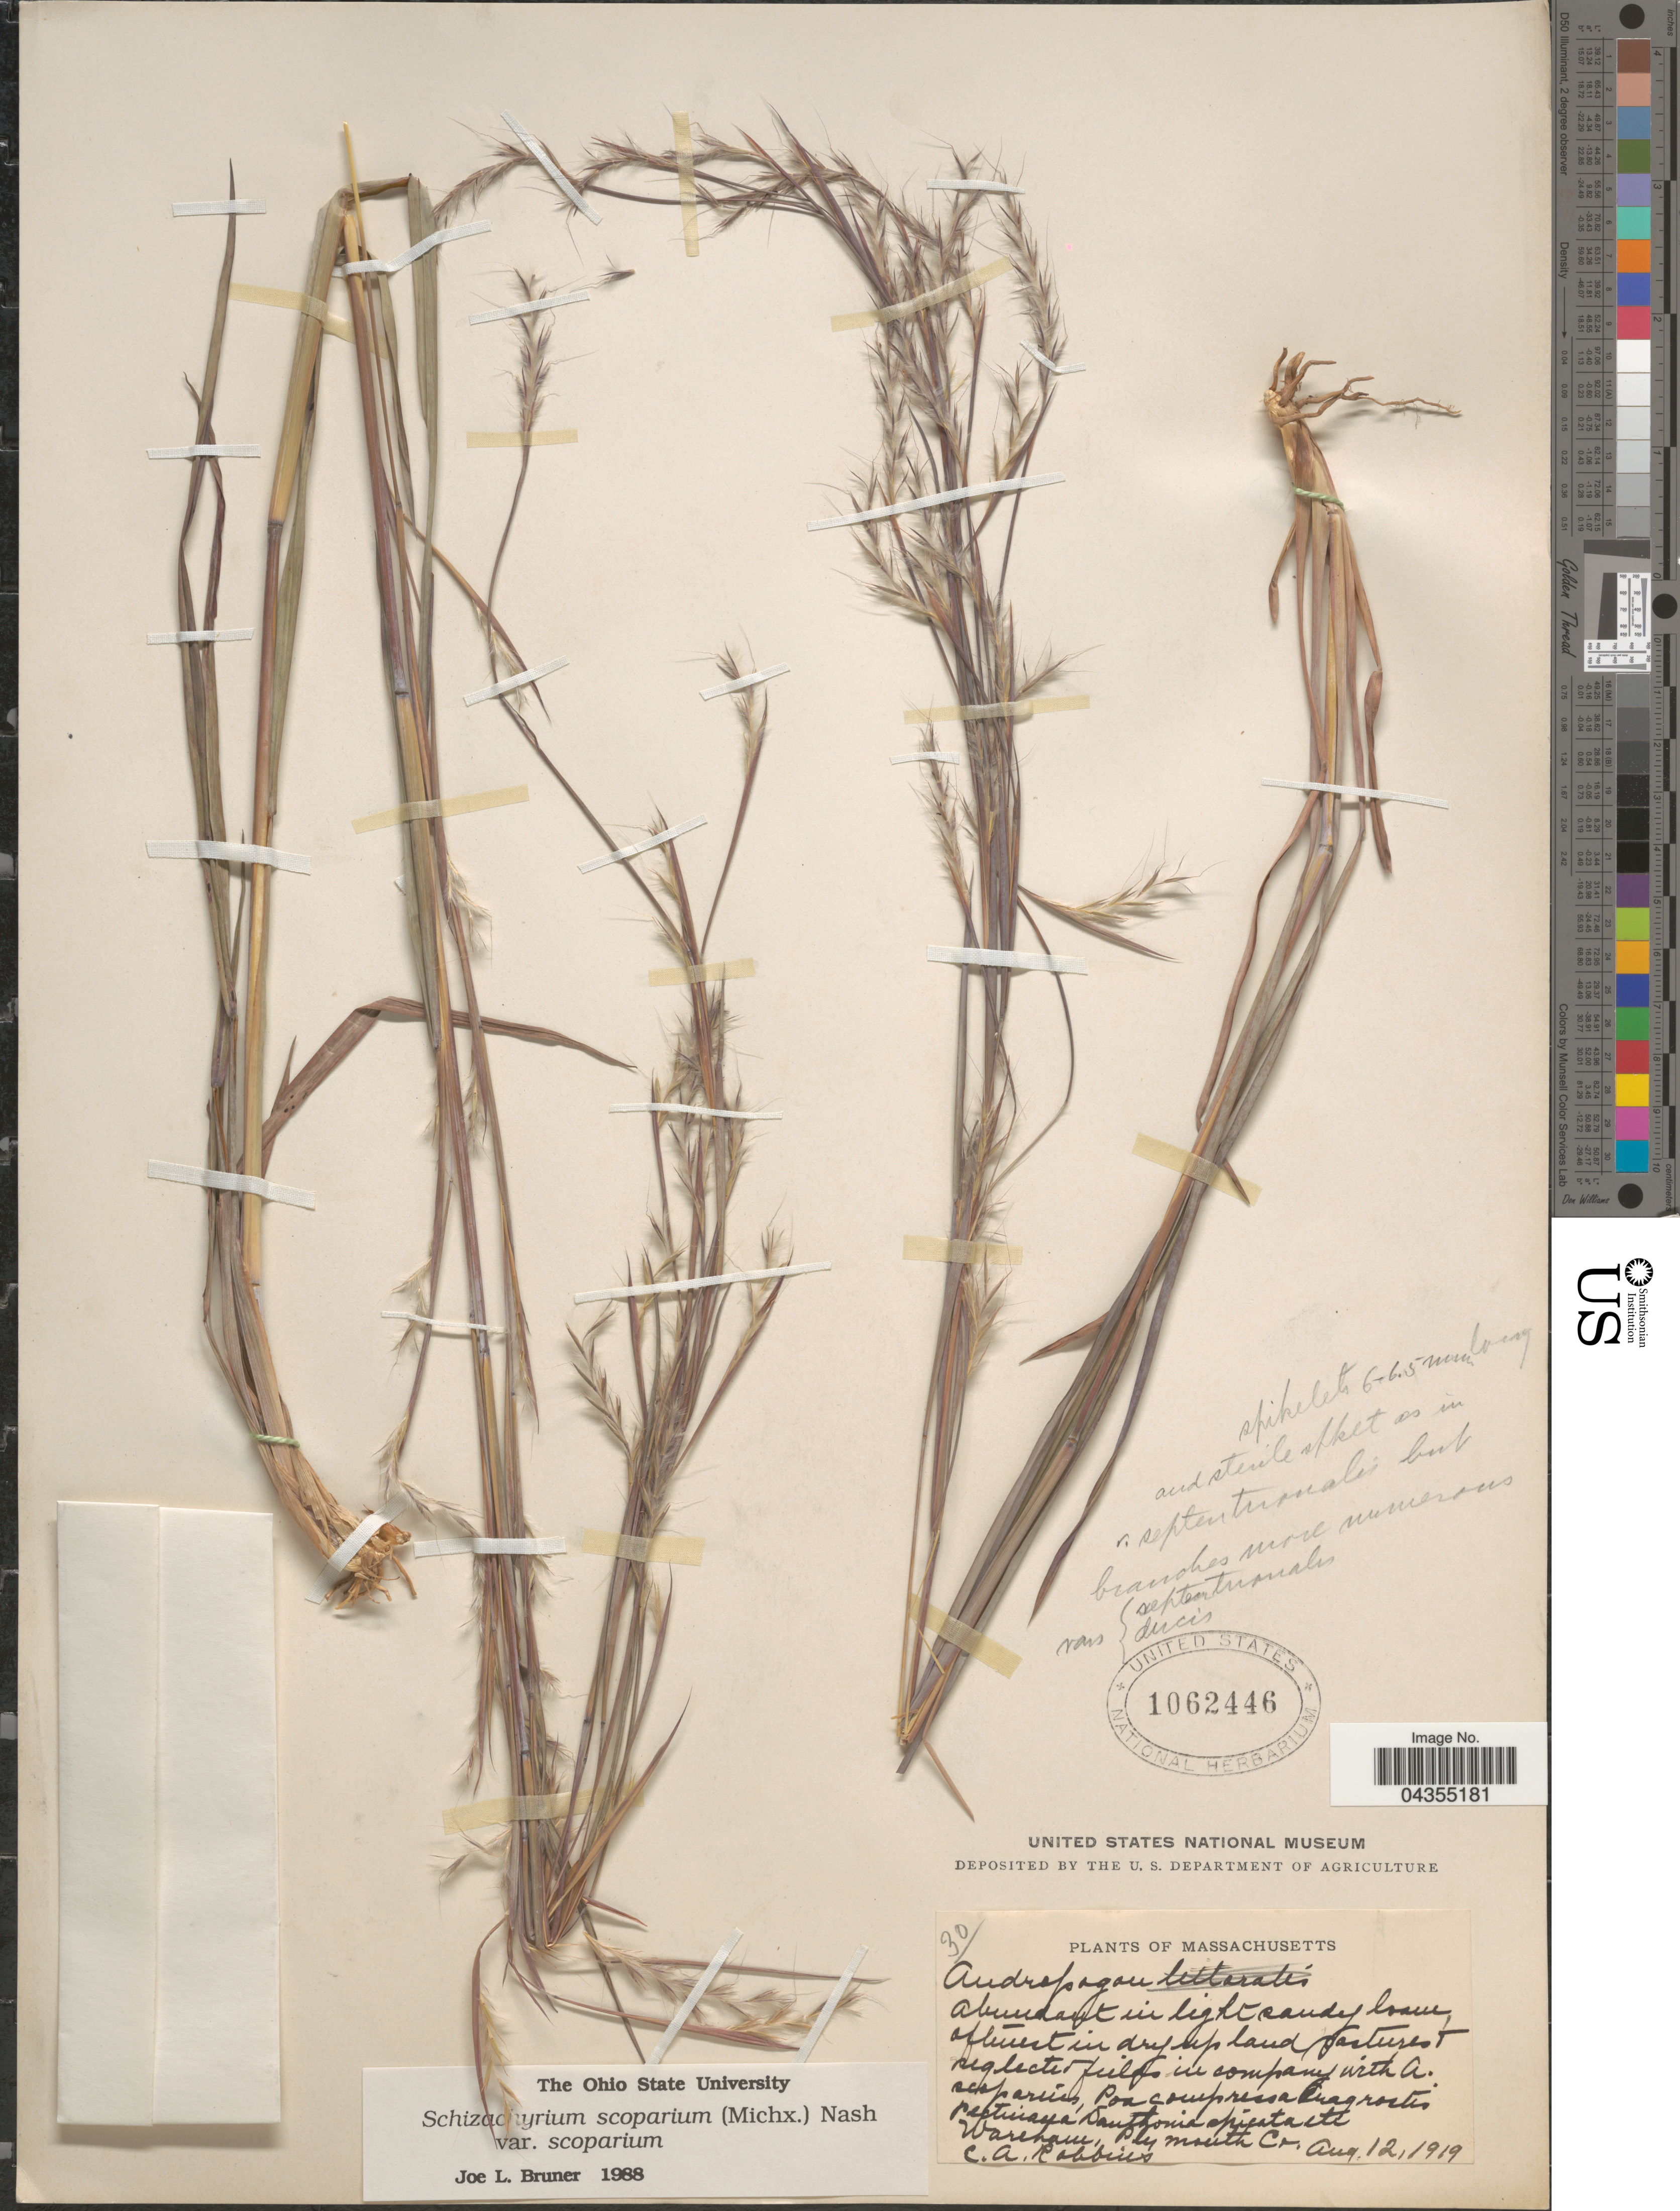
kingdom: Plantae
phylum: Tracheophyta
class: Liliopsida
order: Poales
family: Poaceae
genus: Schizachyrium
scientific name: Schizachyrium scoparium var. scoparium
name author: (Michx.) Nash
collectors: C. A. Robbins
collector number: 30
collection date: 1919-08-12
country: United States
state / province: Massachusetts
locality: Wareham, Plymouth Co.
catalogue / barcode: US 1062446